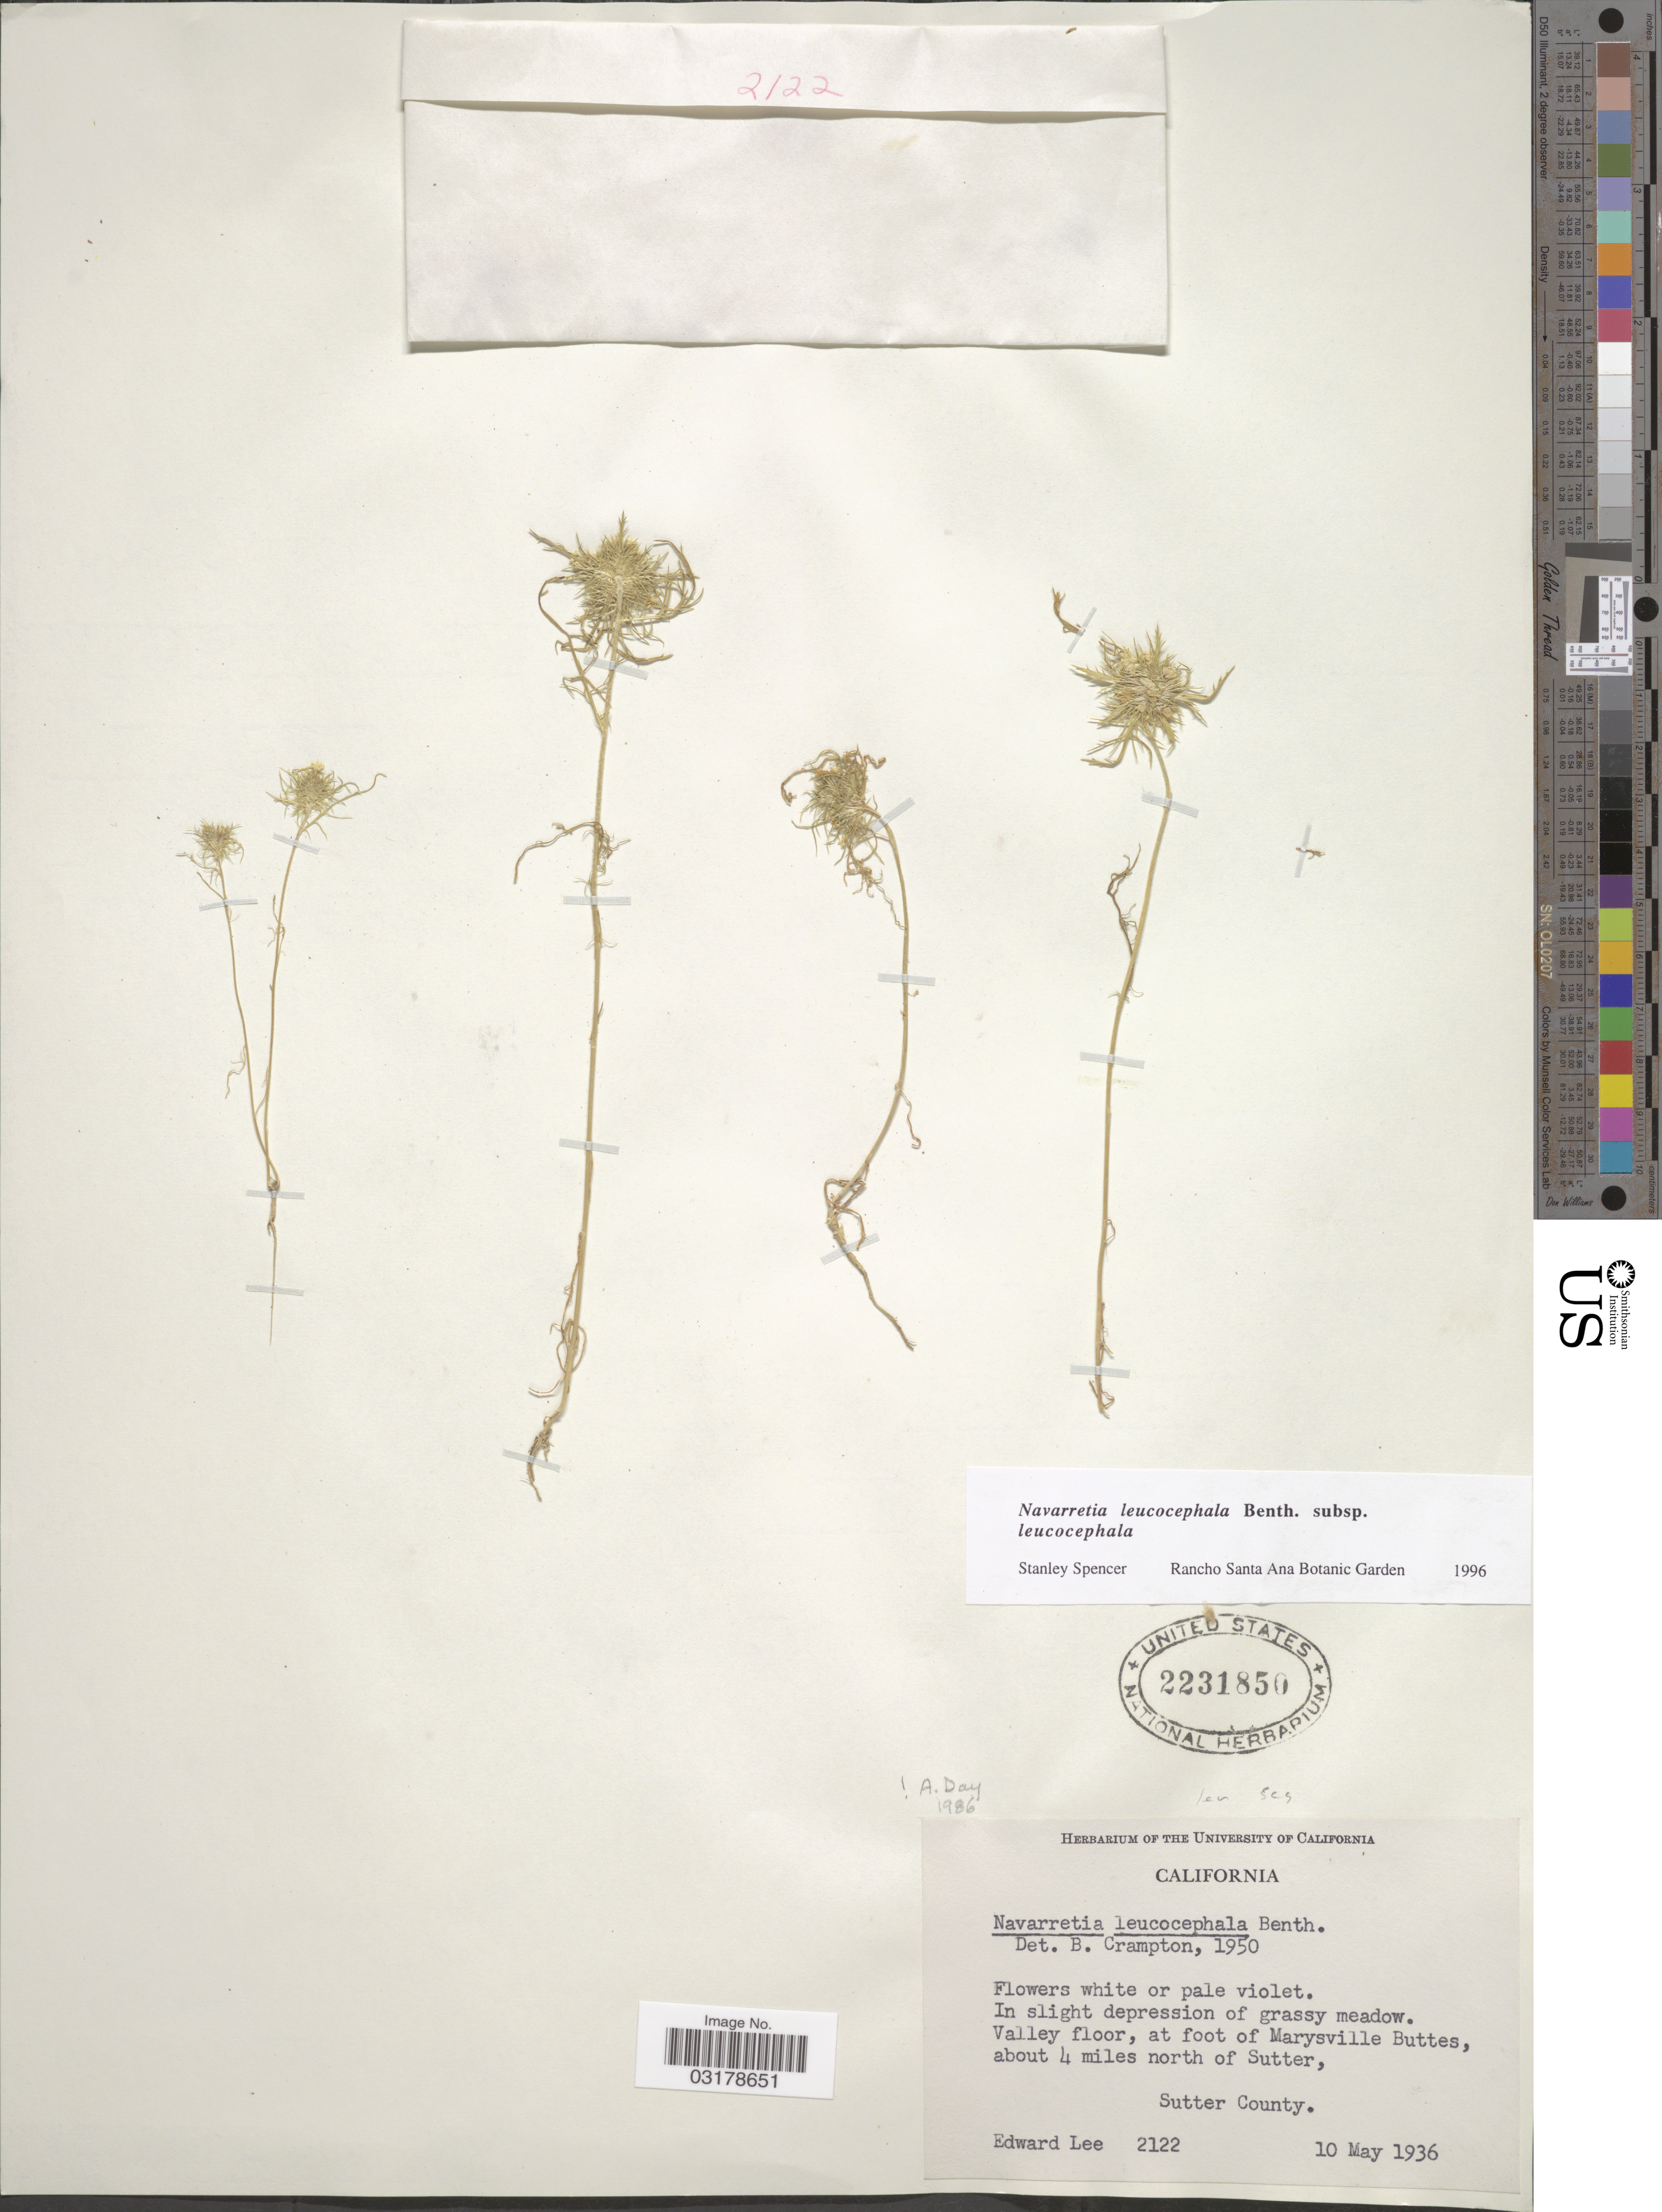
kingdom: Plantae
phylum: Tracheophyta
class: Magnoliopsida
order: Ericales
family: Polemoniaceae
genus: Navarretia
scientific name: Navarretia leucocephala subsp. leucocephala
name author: Benth.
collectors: E. Lee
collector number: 2122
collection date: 1936-05-10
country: United States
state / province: California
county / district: Sutter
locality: Valley floor, at foot of Marysville Buttes, about 4 miles north of Sutter, Sutter County.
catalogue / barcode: US 2231850